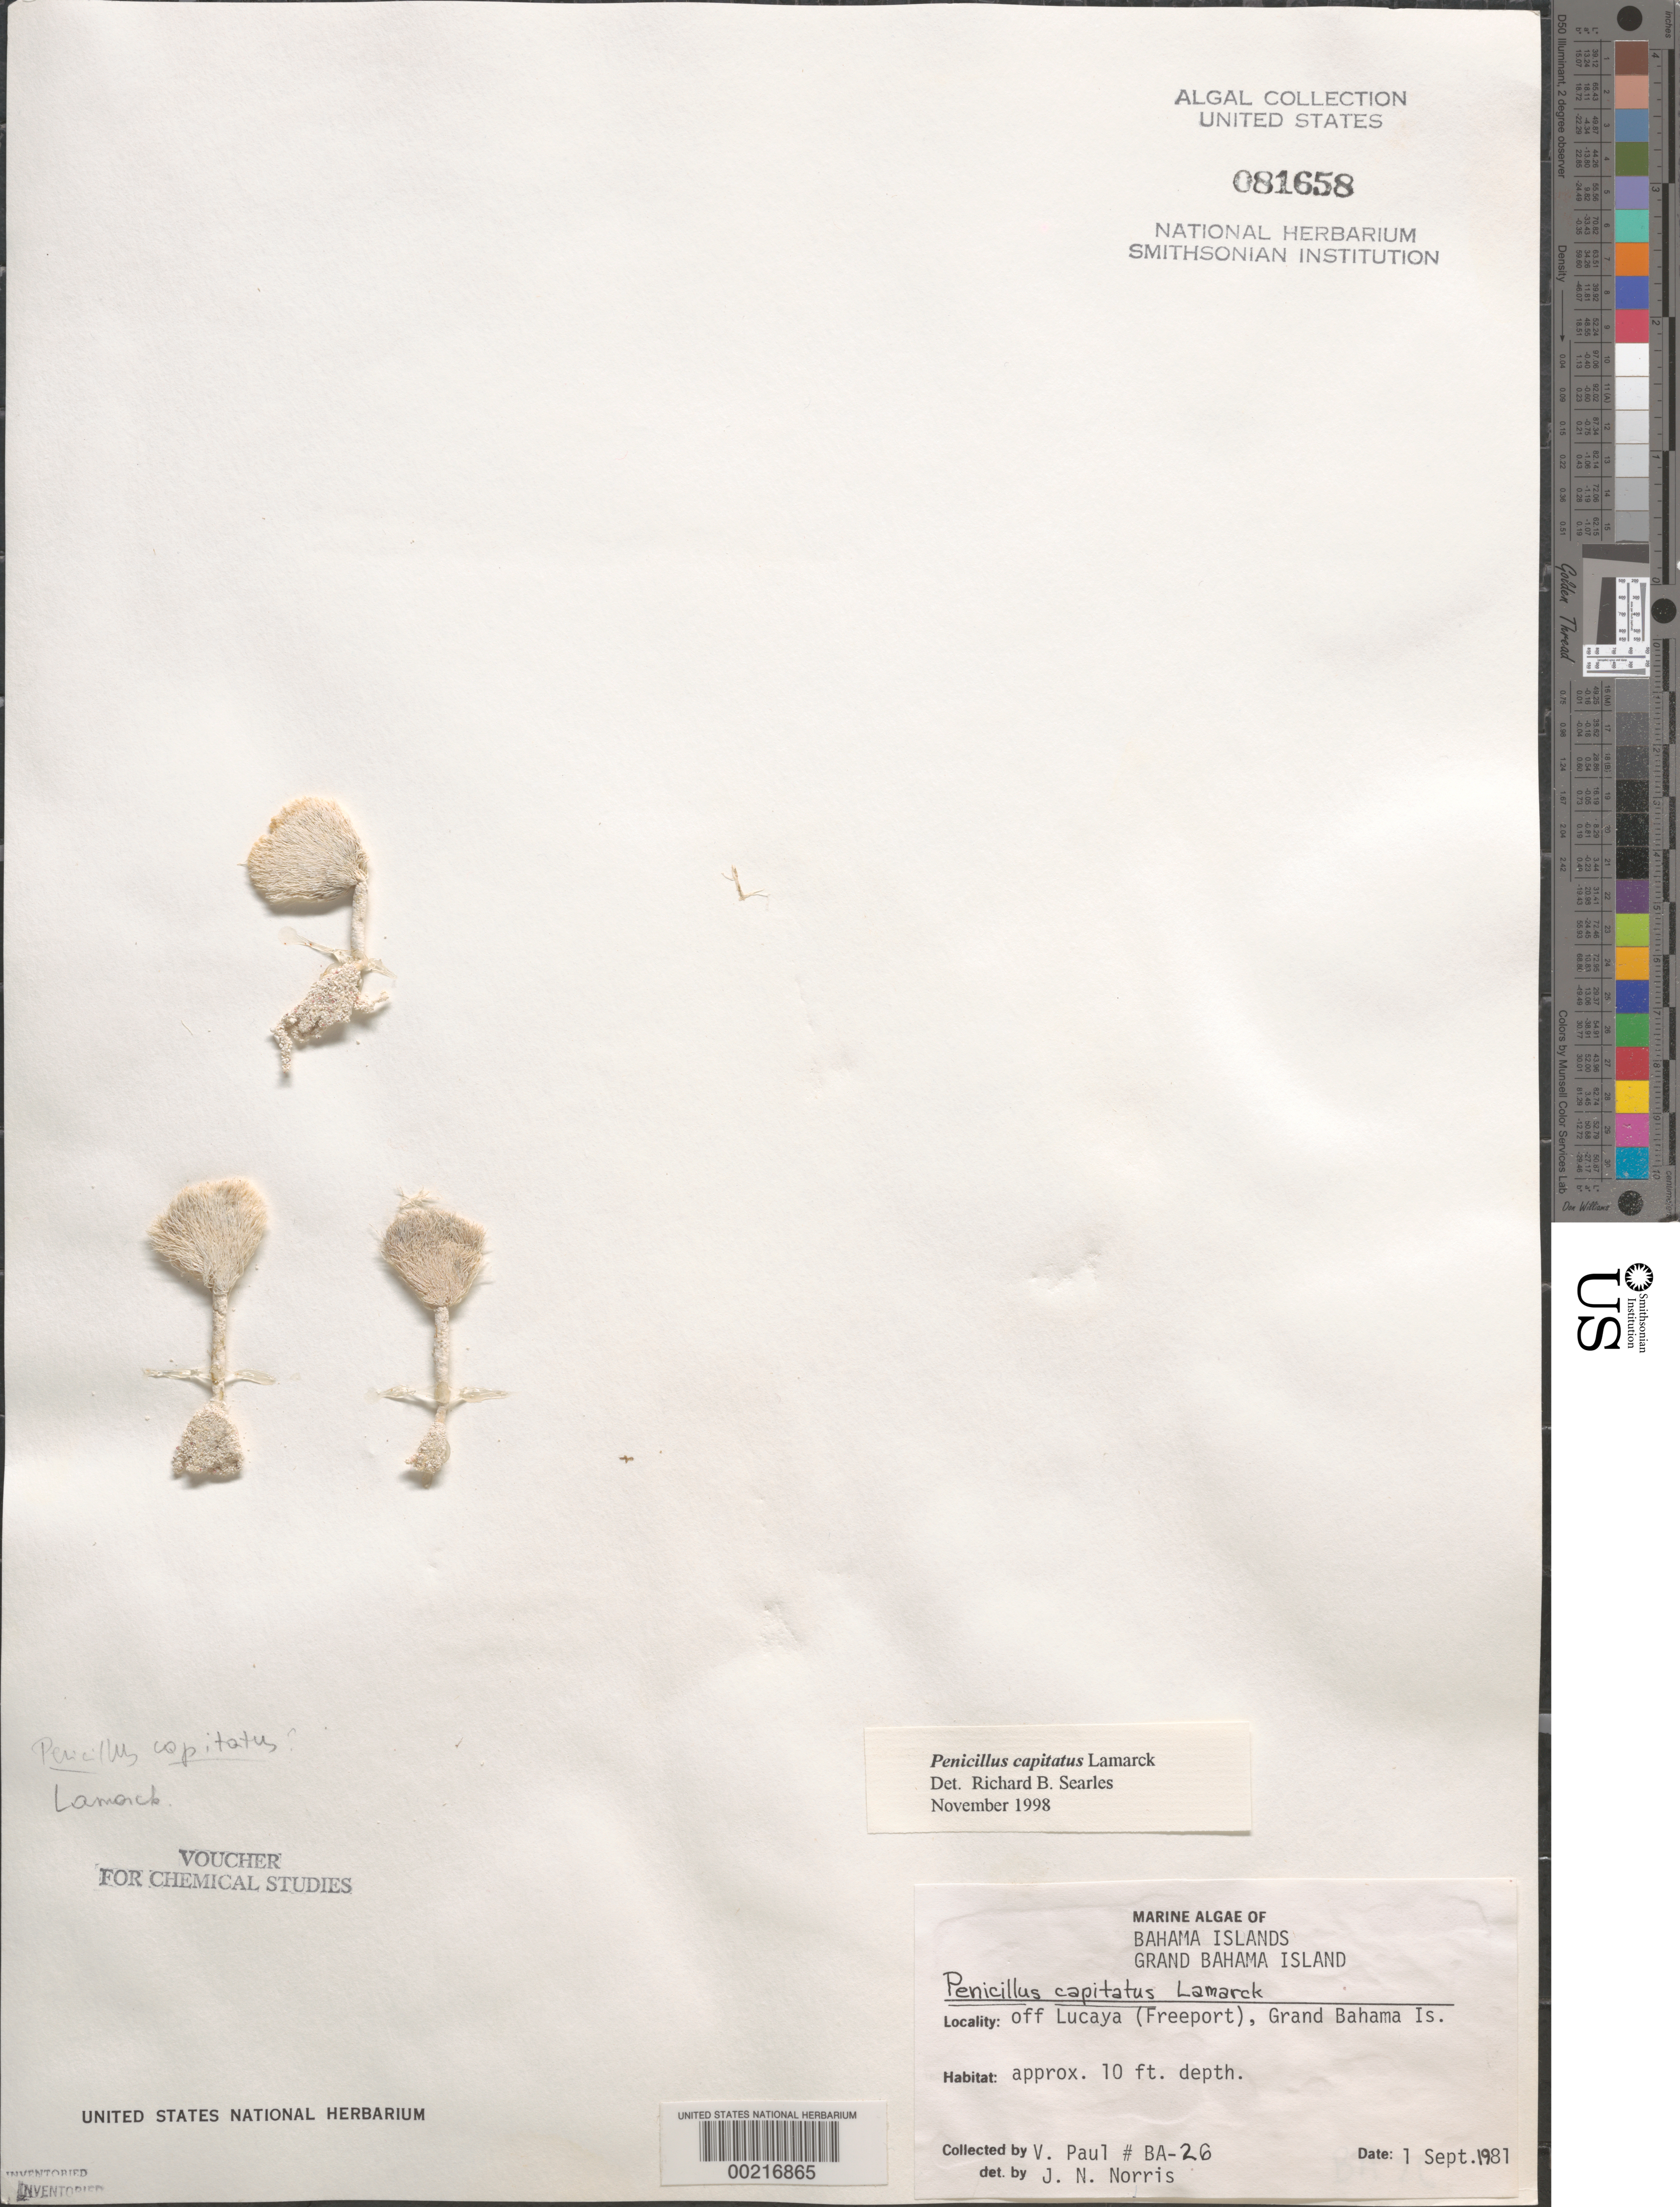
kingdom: Plantae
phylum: Chlorophyta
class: Ulvophyceae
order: Bryopsidales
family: Udoteaceae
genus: Penicillus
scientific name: Penicillus capitatus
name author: Lam.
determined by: Norris, James N.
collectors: V. Paul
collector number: Ba-26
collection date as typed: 01 Sep 1981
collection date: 1981-09-01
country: Bahamas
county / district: Grand Bahama District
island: Grand Bahama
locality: Off Lucaya (Freeport)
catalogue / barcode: US 81658